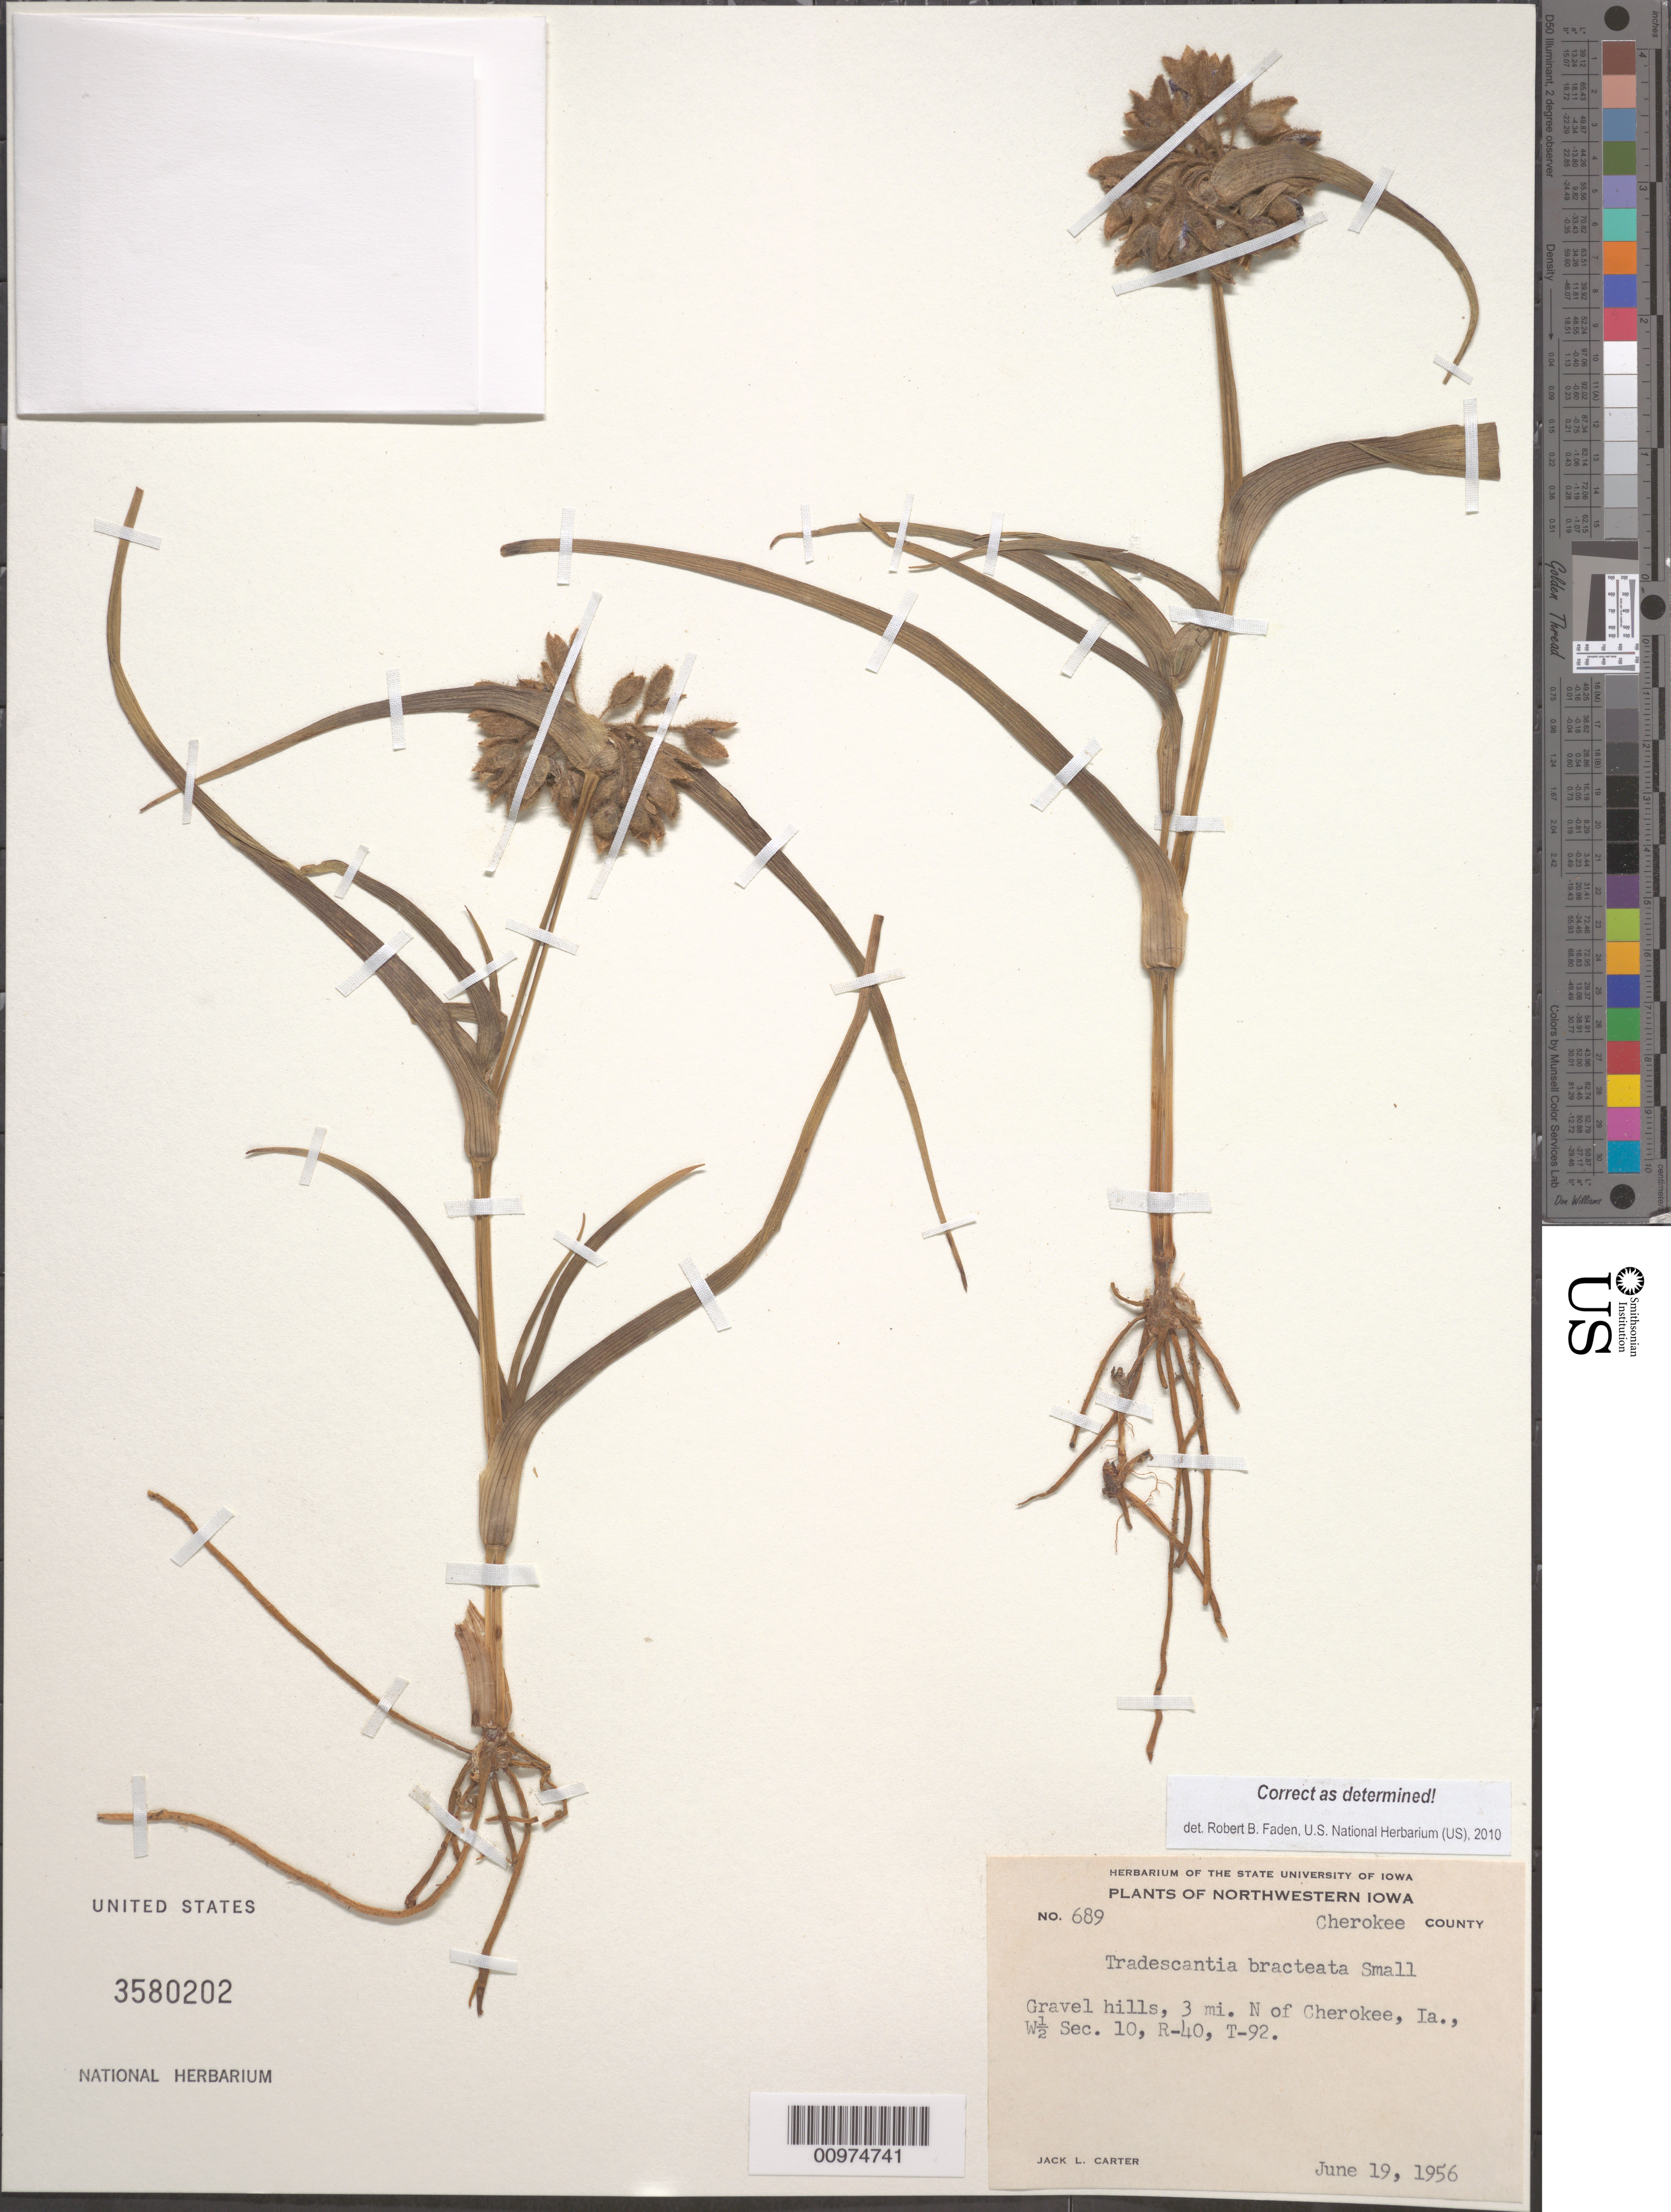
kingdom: Plantae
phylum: Tracheophyta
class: Liliopsida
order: Commelinales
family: Commelinaceae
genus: Tradescantia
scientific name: Tradescantia bracteata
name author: Small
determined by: Faden, Robert B., (US), Smithsonian Institution - National Museum of Natural History (UNITED STATES)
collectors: J. L. Carter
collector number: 689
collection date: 1956-06-19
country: United States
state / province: Iowa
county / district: Cherokee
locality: Gravel hills, 3 mi. N of Cherokee, Ia., W½ Sec. 10, R-40, T-92.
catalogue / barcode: US 3580202